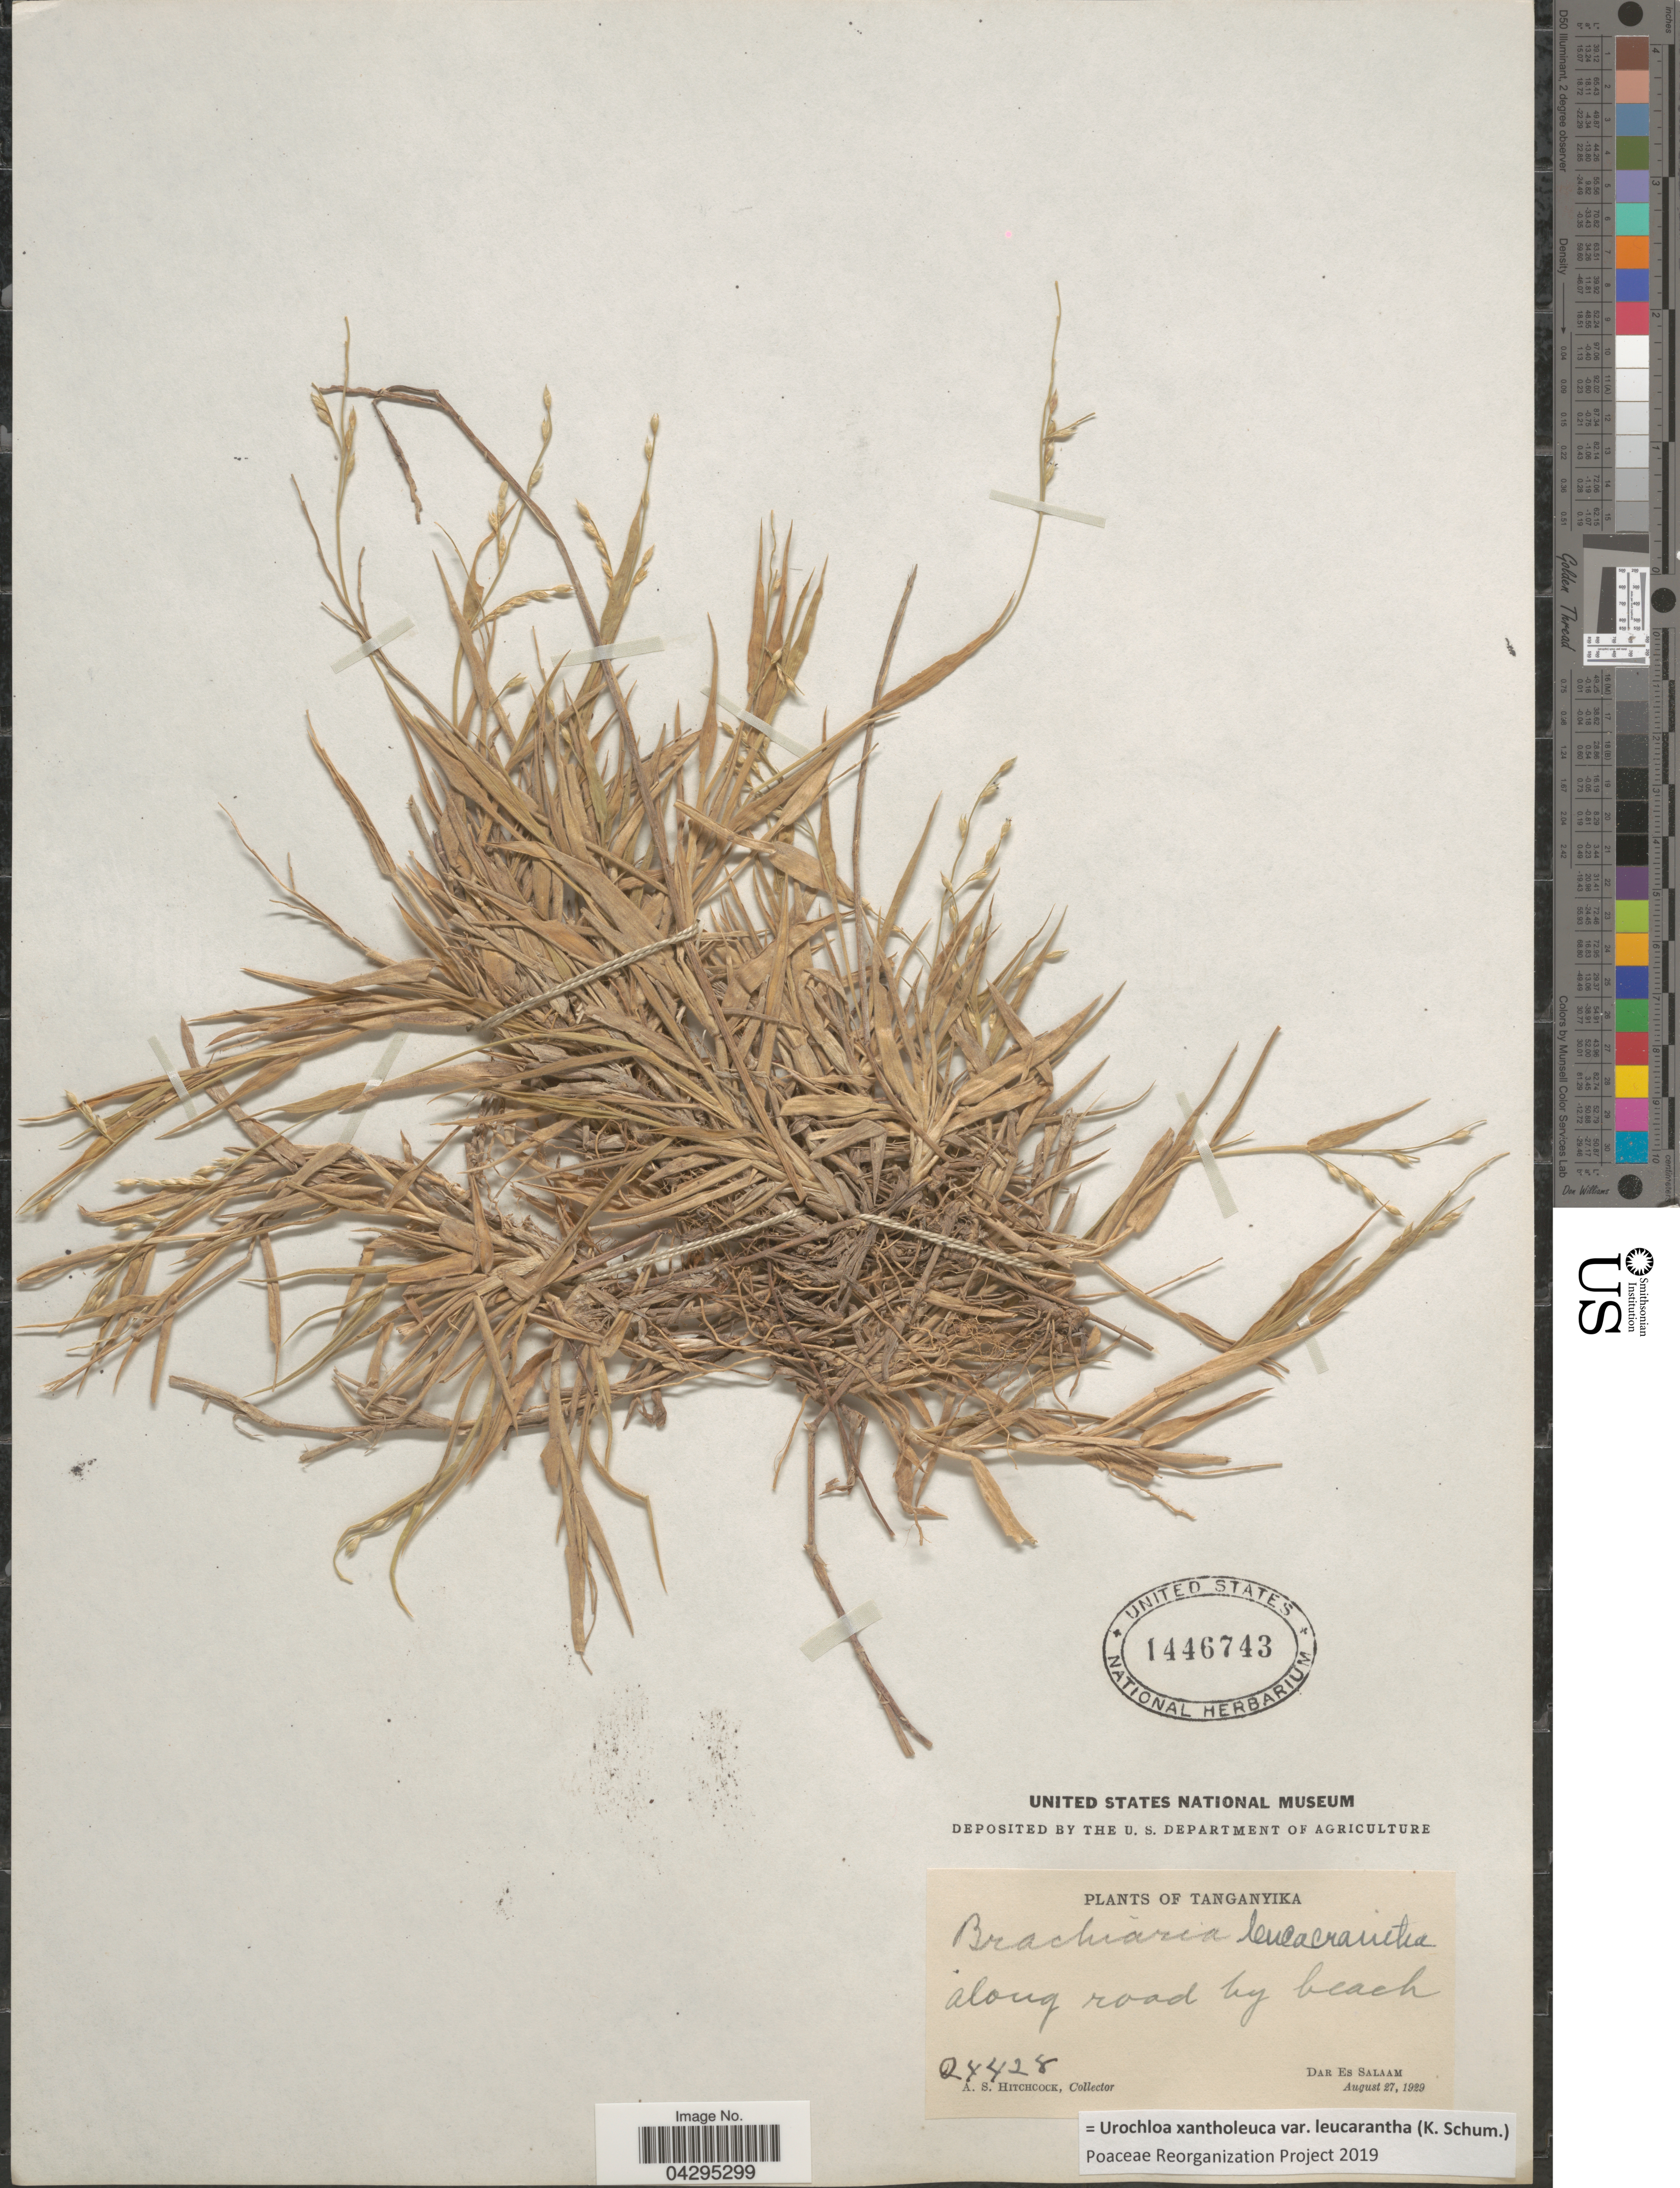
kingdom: Plantae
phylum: Tracheophyta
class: Liliopsida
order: Poales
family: Poaceae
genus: Urochloa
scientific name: Urochloa xantholeuca var. leucarantha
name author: (K. Schum.)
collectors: A. S. Hitchcock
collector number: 24428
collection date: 1929-08-27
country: Tanzania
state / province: Dar es Salaam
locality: Along road by beach.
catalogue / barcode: US 1446743